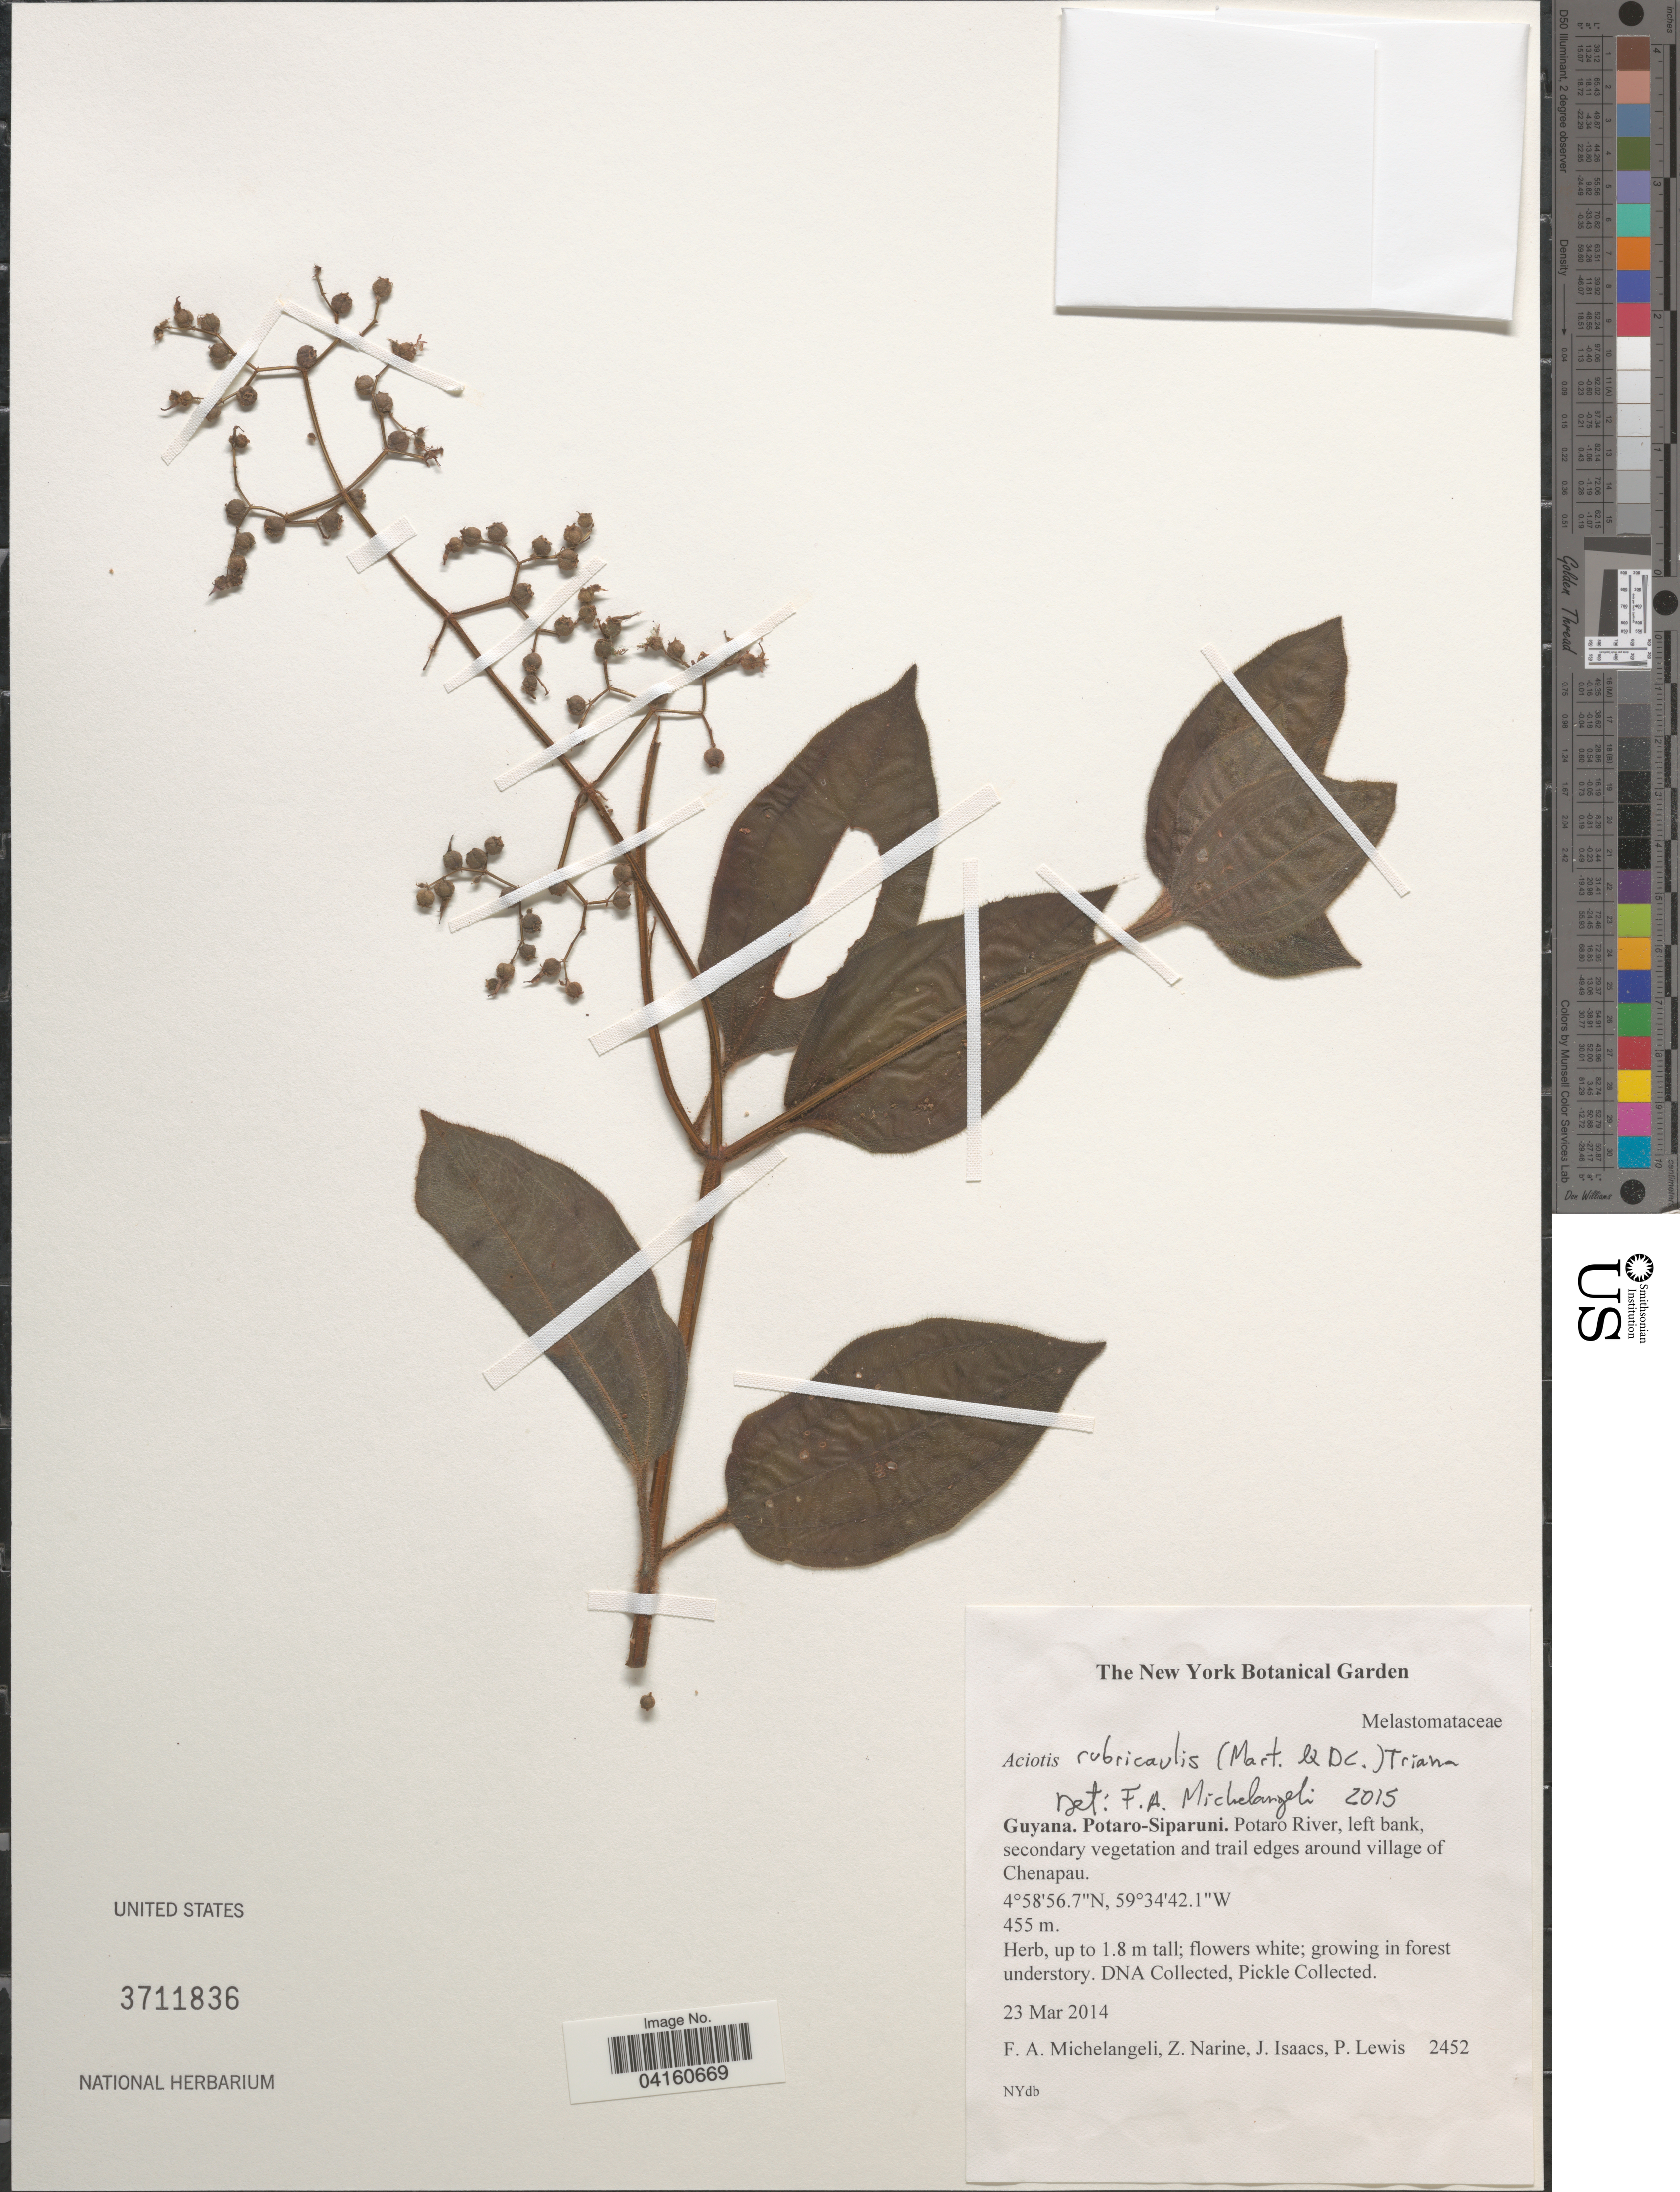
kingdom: Plantae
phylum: Tracheophyta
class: Magnoliopsida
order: Myrtales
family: Melastomataceae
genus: Aciotis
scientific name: Aciotis rubricaulis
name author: (Mart. ex DC.) Triana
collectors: F. A. Michelangeli, Z. Narine, J. Isaacs & P. Lewis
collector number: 2452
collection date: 2014-03-23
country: Guyana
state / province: Potaro-Siparuni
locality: Potaro River, left bank, secondary vegetation and trail edges around village of Chenapau.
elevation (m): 455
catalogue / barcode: US 3711836